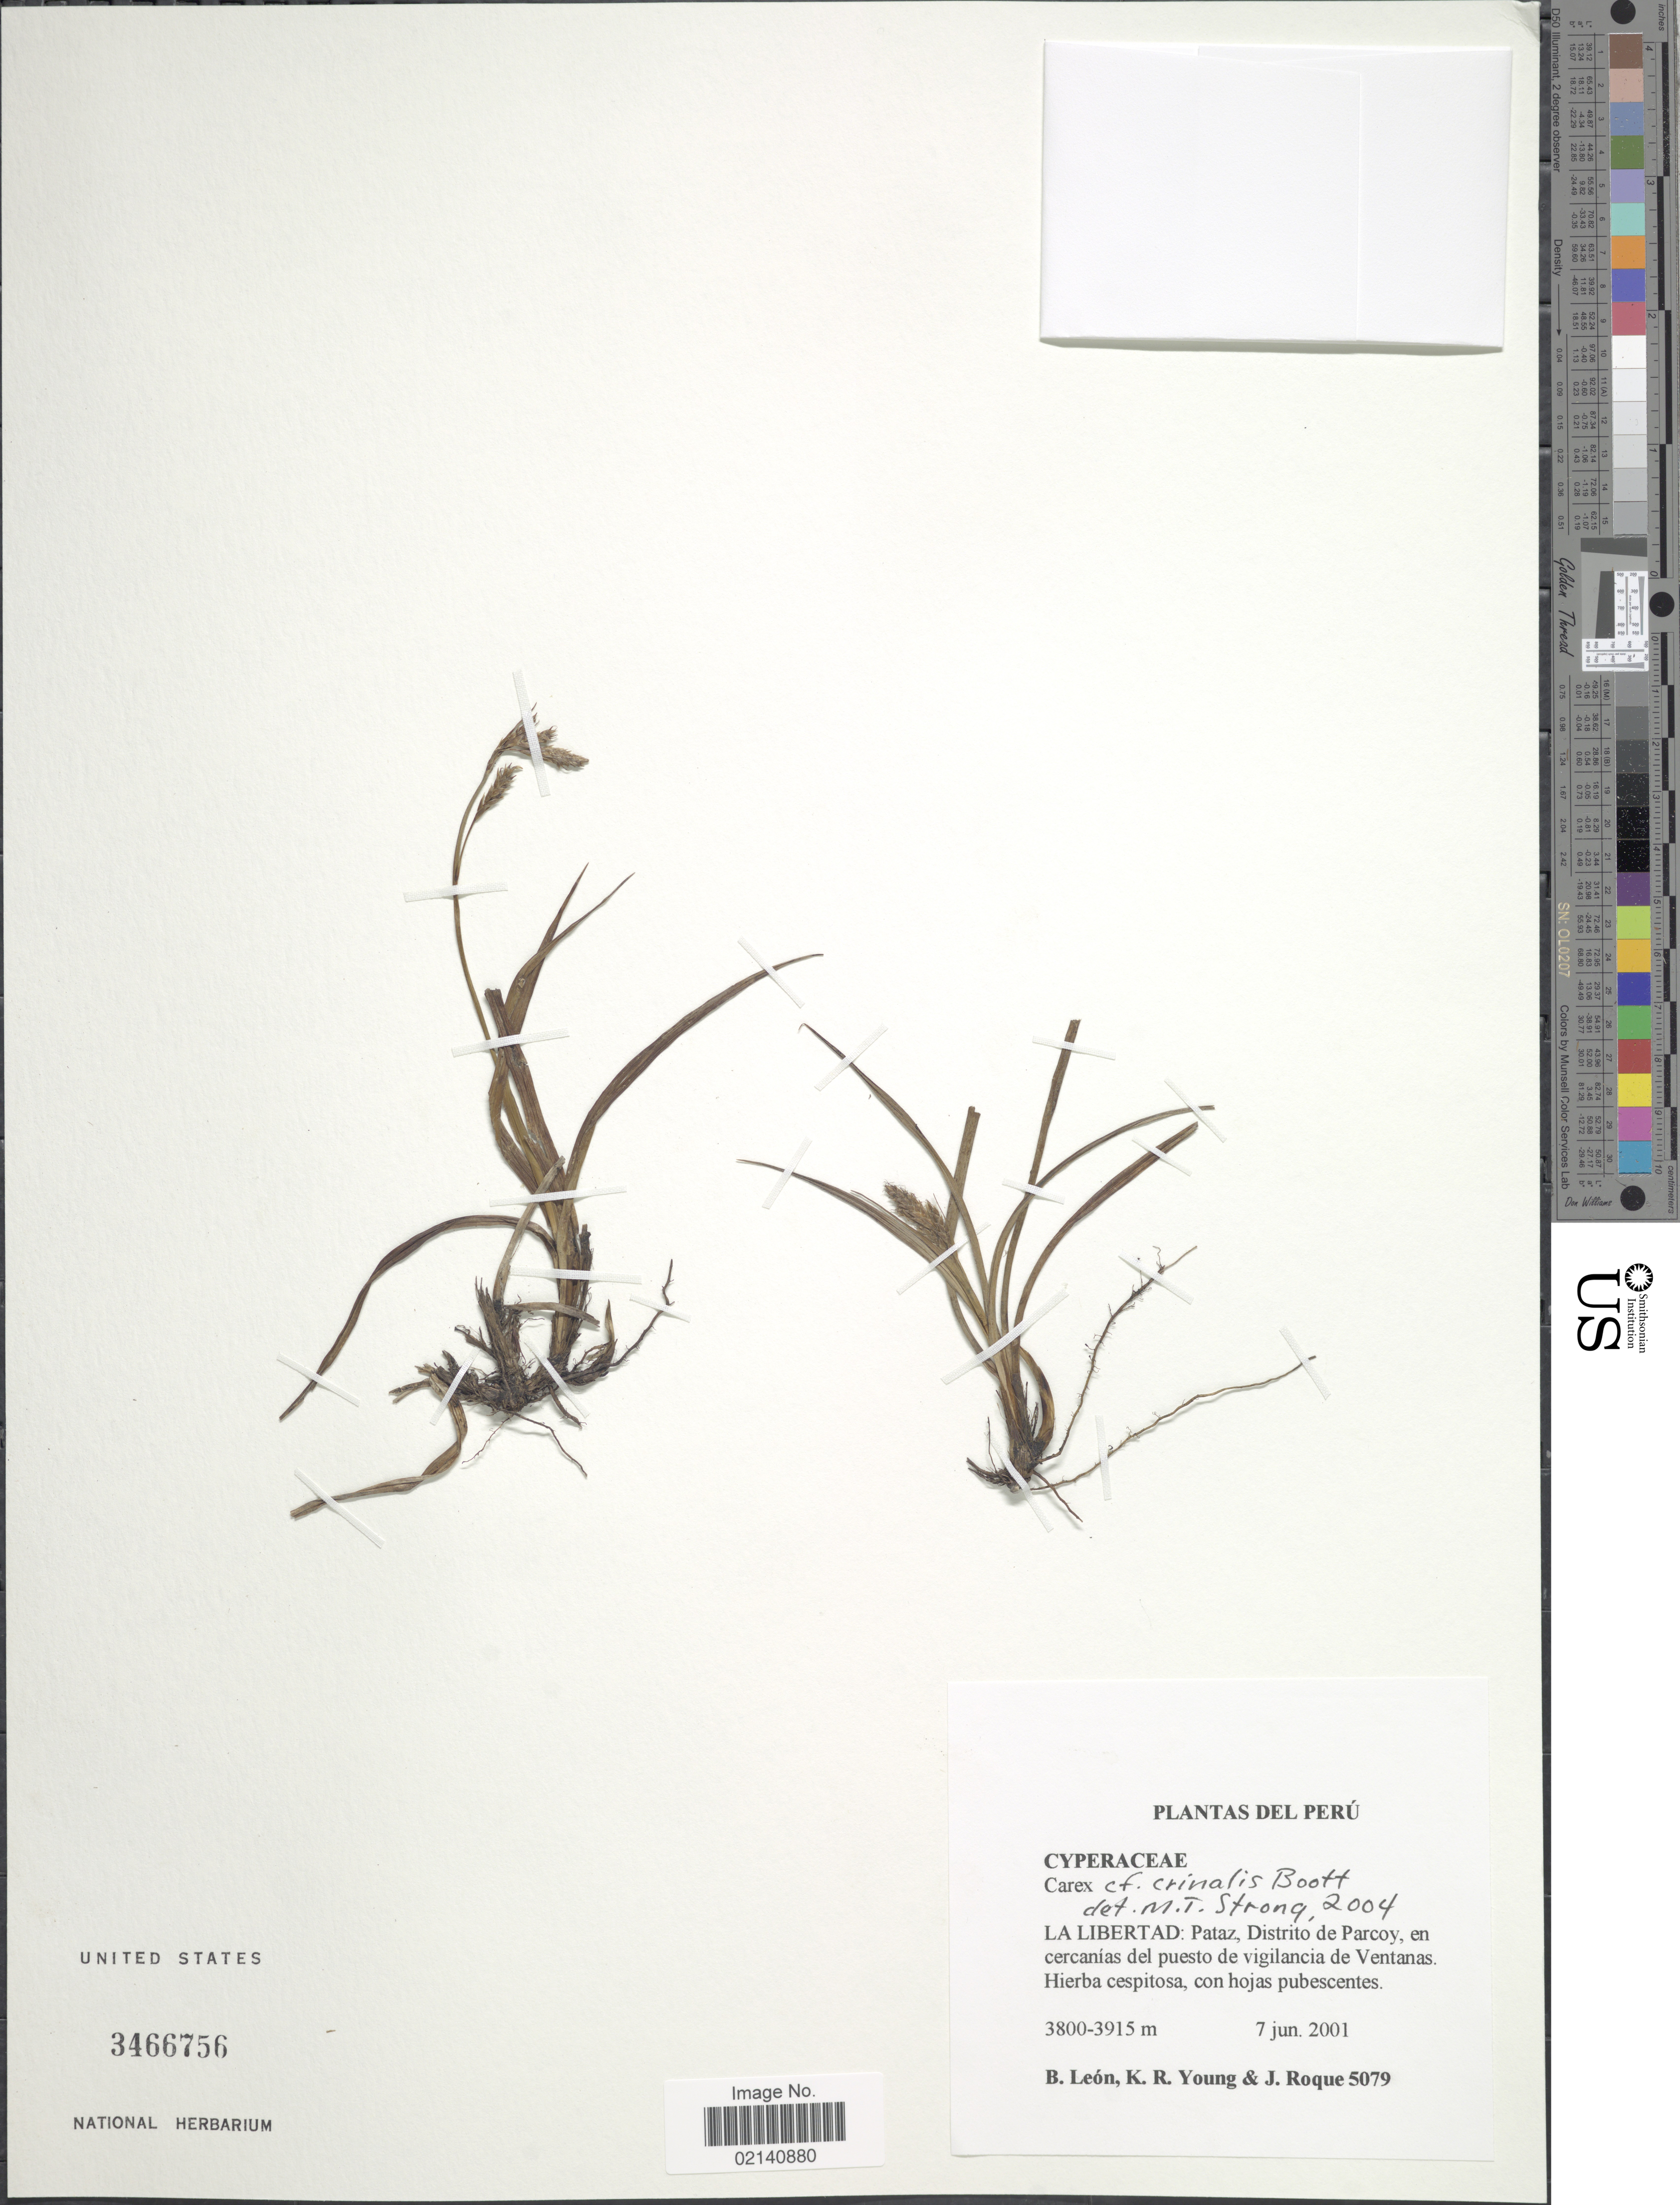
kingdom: Plantae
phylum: Tracheophyta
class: Liliopsida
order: Poales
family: Cyperaceae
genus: Carex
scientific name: Carex crinalis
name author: Boott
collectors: B. León, K. Young & J. Roque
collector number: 5079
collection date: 2001-06-07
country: Peru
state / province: La Libertad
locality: Pataz, Distrito de Parcoy, en cercanias del puesto de vigilancia de Ventanas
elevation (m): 3800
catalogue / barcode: US 3466756